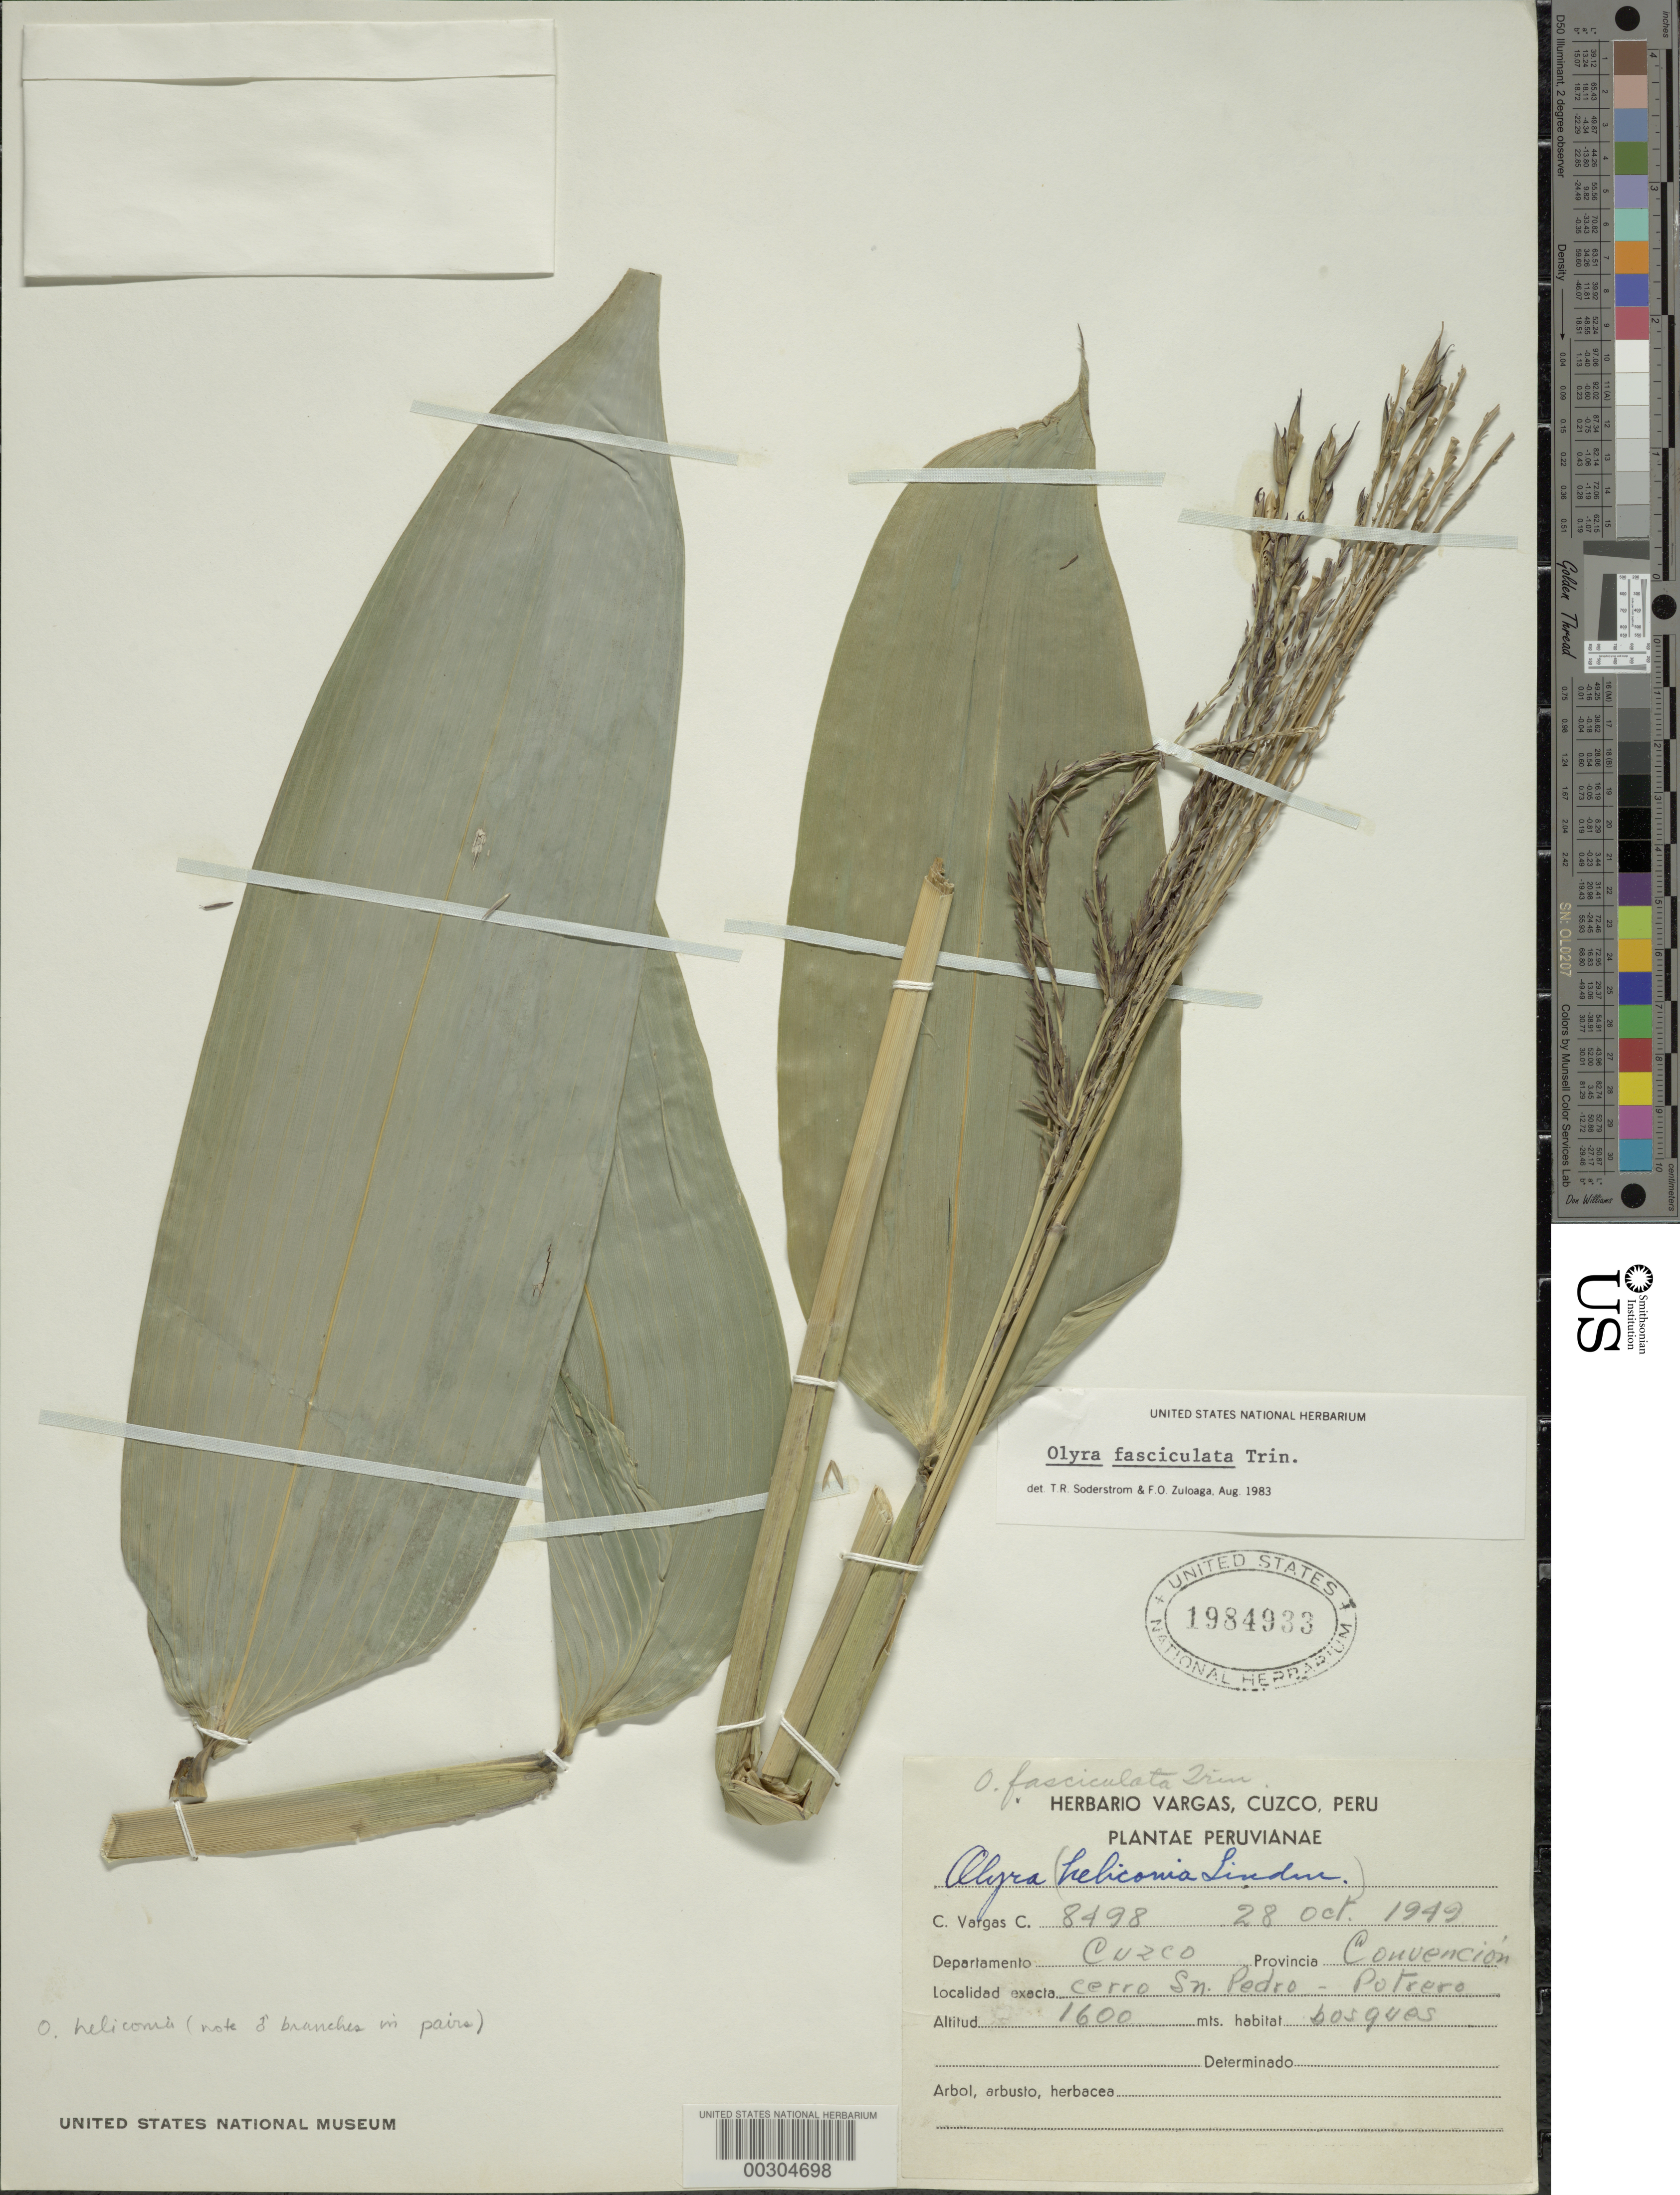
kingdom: Plantae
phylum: Tracheophyta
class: Liliopsida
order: Poales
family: Poaceae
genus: Olyra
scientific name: Olyra fasciculata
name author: Trin.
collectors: C. Vargas Calderón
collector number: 8498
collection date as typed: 28 Oct 1949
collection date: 1949-10-28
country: Peru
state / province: Cusco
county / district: La Convención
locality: Cerro San Pedro - Potrero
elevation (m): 1600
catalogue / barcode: US 1984933